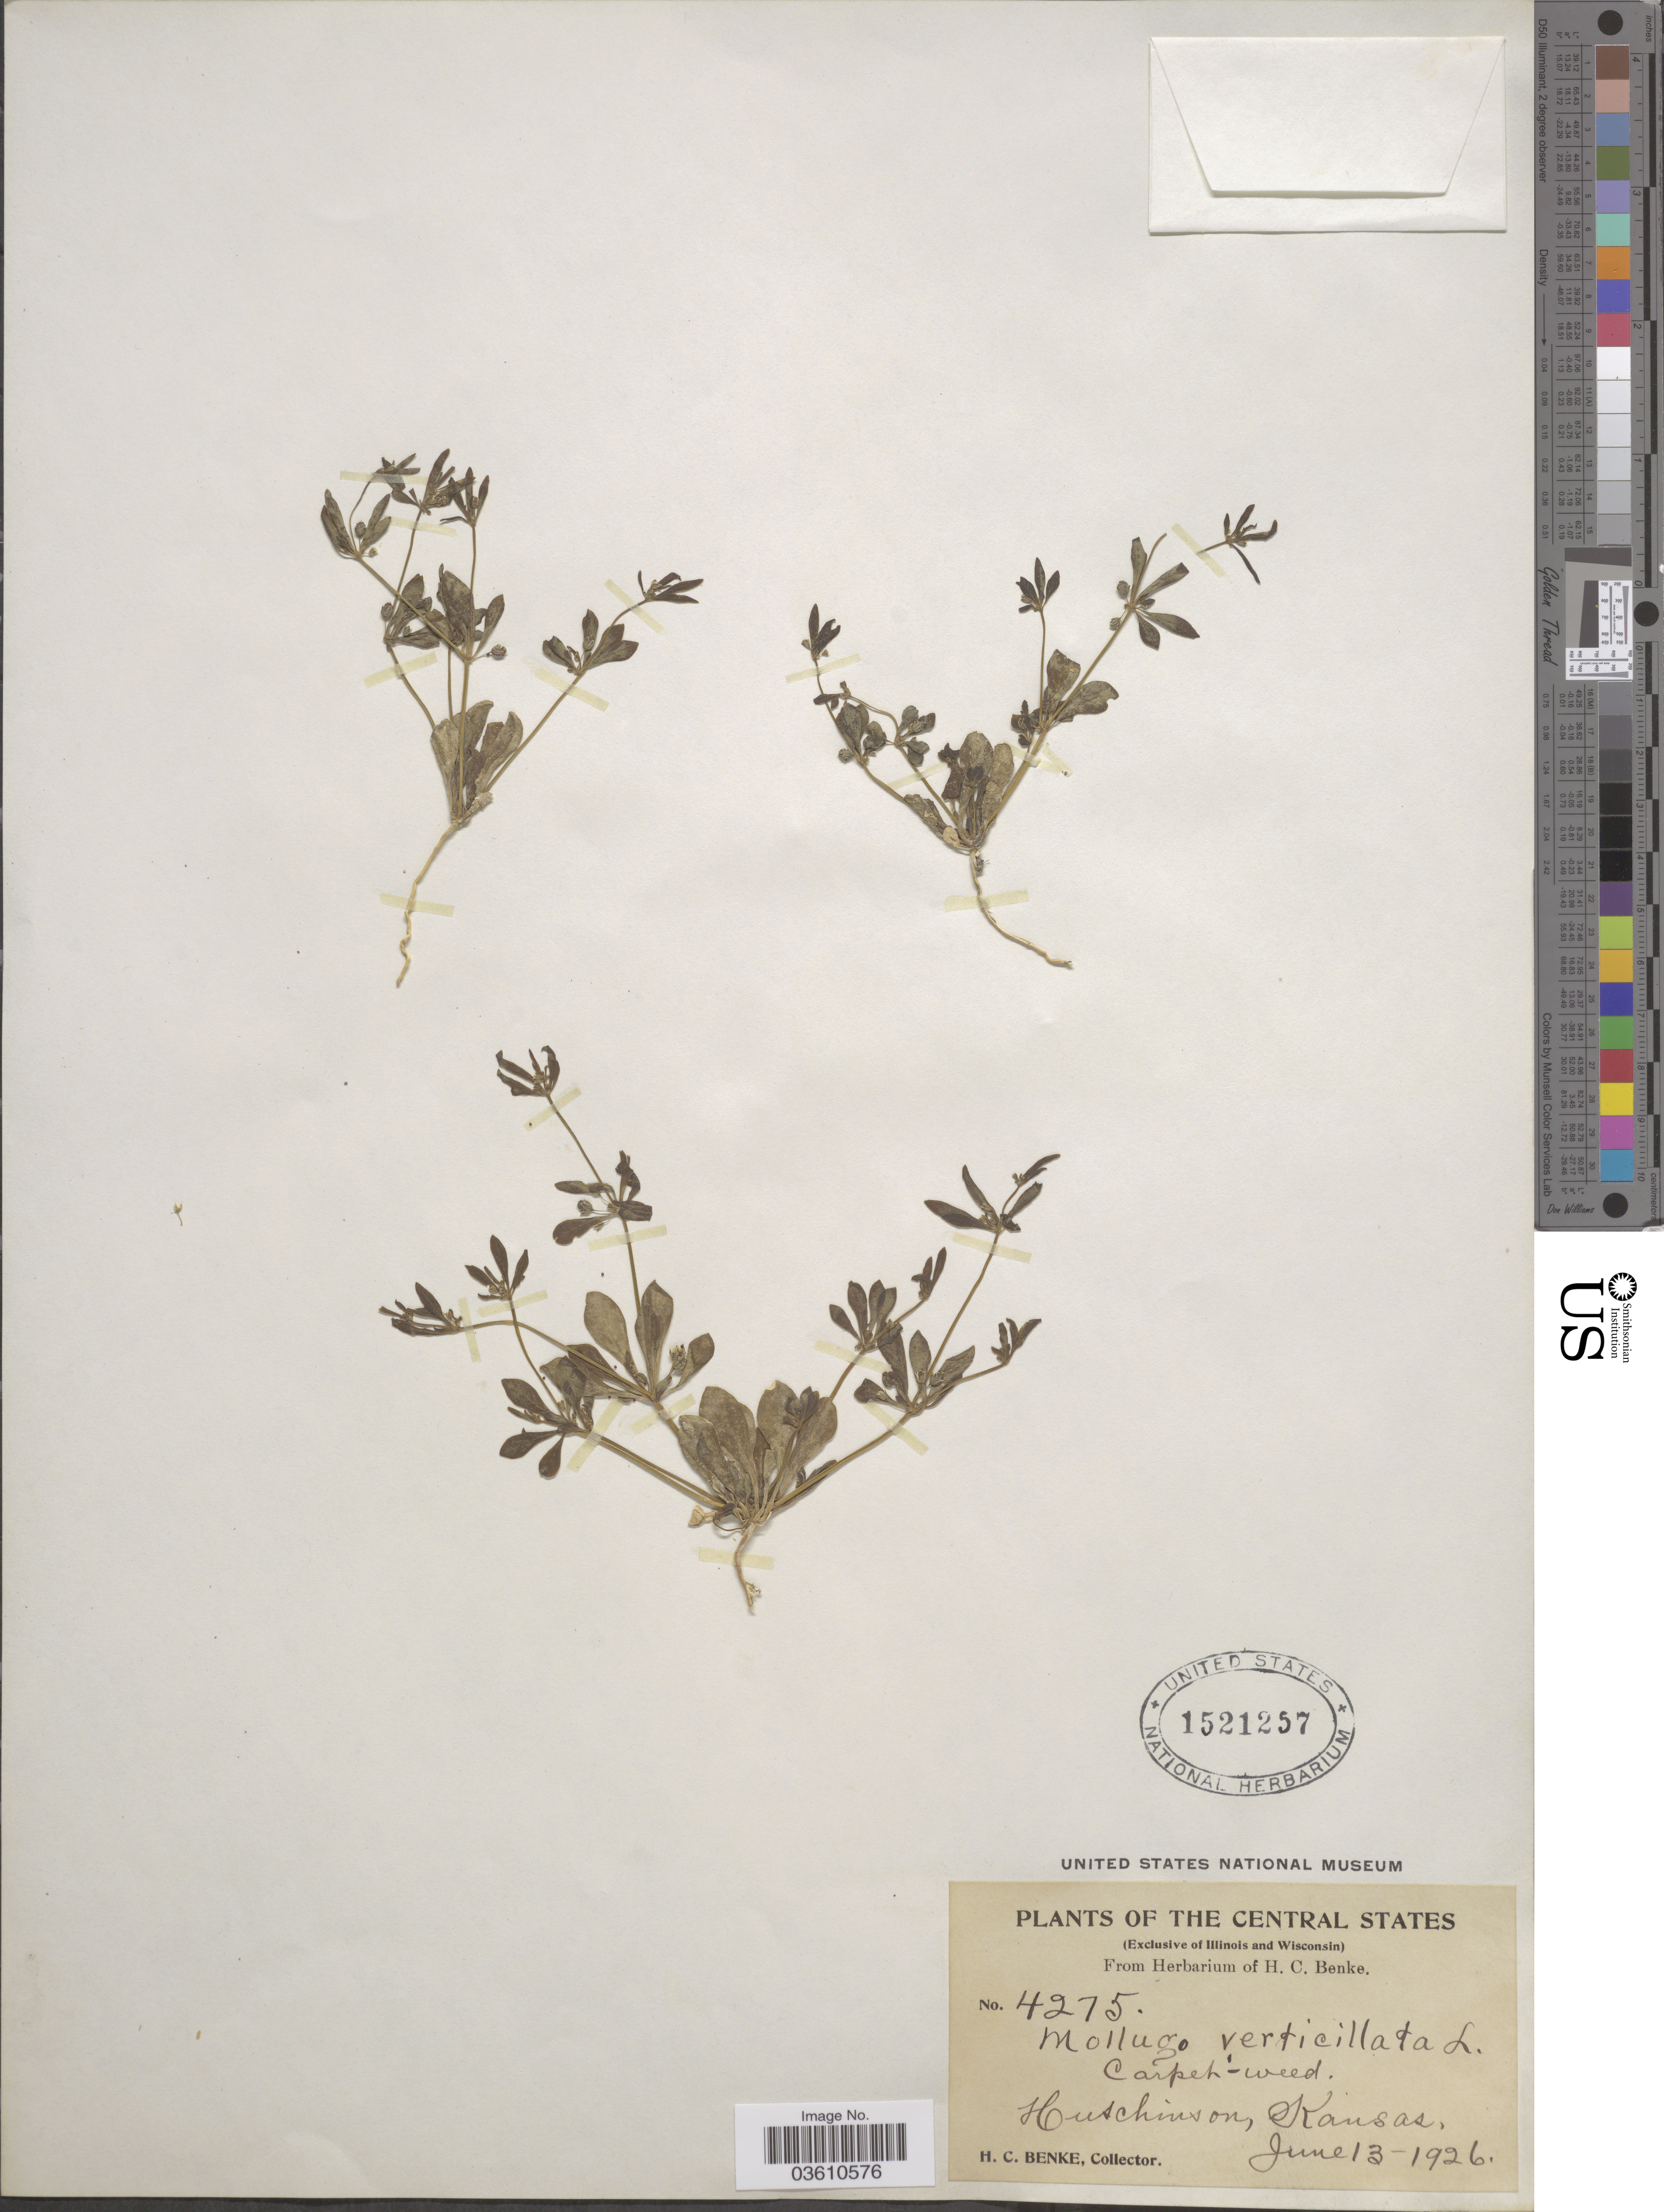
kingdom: Plantae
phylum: Tracheophyta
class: Magnoliopsida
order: Caryophyllales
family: Molluginaceae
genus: Mollugo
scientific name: Mollugo verticillata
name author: L.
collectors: H. Benke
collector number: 4275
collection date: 1926-06-13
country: United States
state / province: Kansas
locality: The Central States. (Exclusive of Illinois and Wisconsin). [unsure placement] Hutchinson.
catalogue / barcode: US 1521257